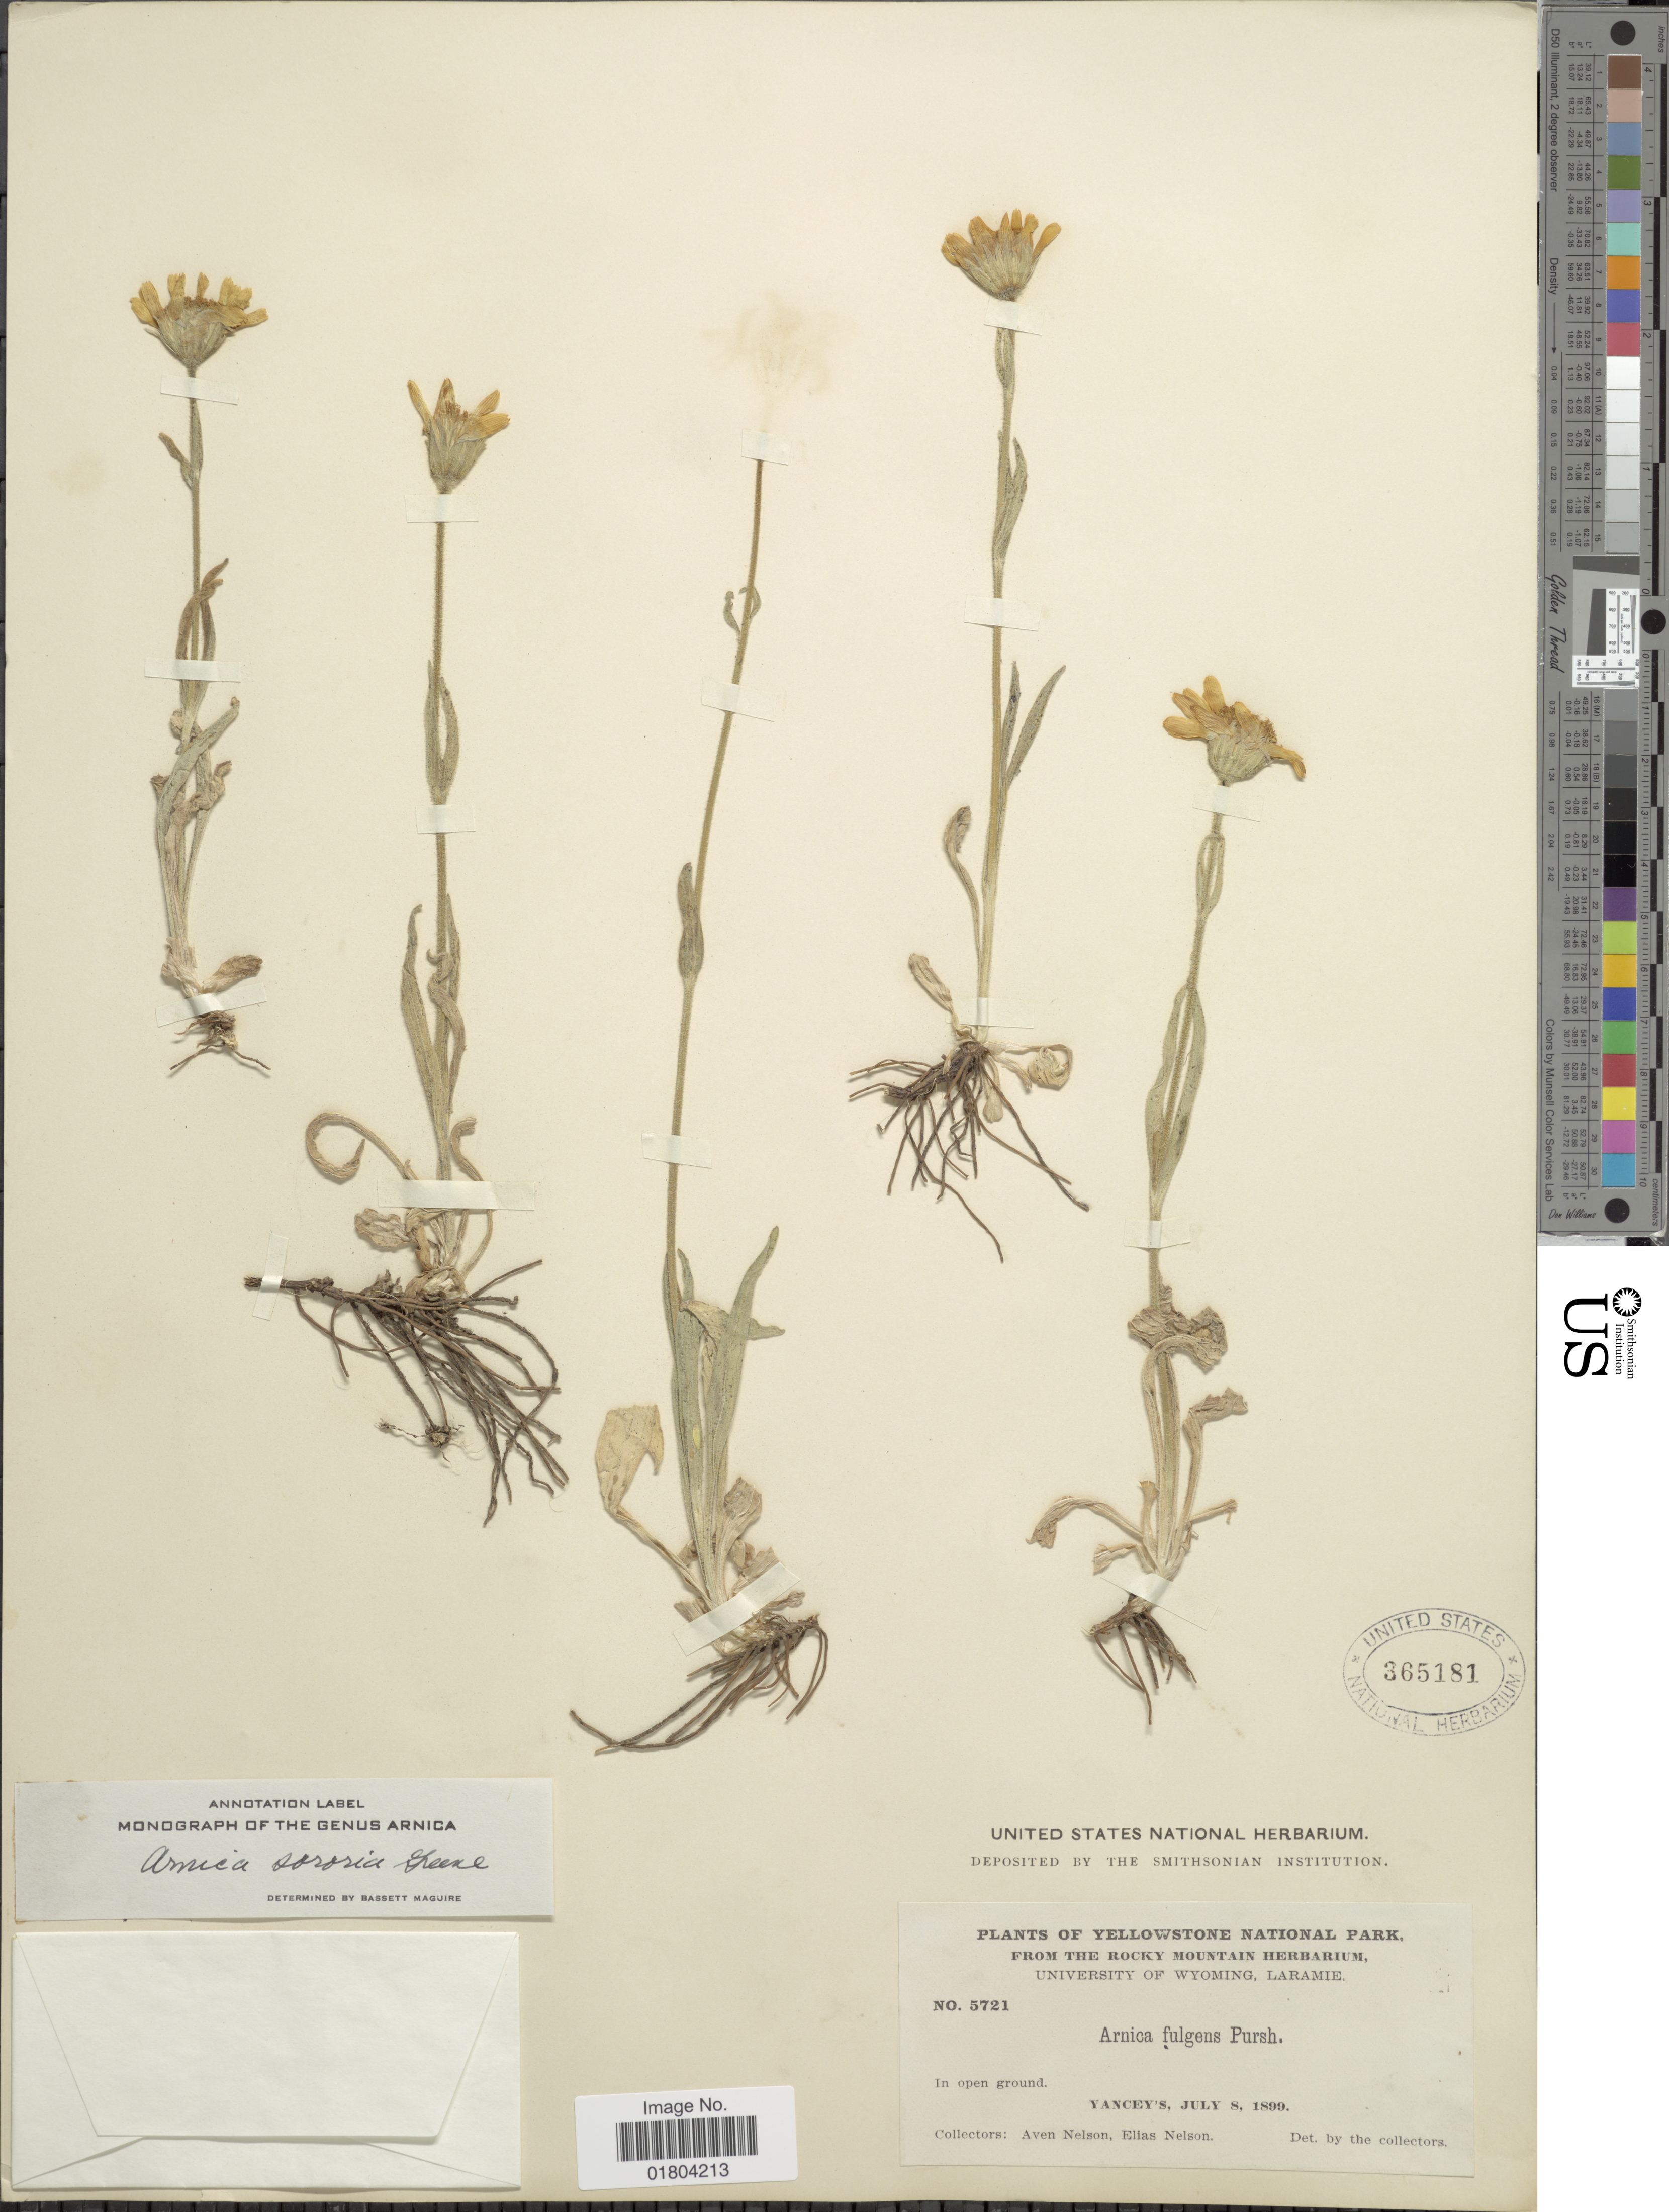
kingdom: Plantae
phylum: Tracheophyta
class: Magnoliopsida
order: Asterales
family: Asteraceae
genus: Arnica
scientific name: Arnica sororia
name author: Greene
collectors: A. Nelson & E. Nelson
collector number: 5721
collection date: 1899-07-08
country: United States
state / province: Wyoming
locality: Yellowstone National Park, In open ground, Yancey's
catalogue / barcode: US 365181